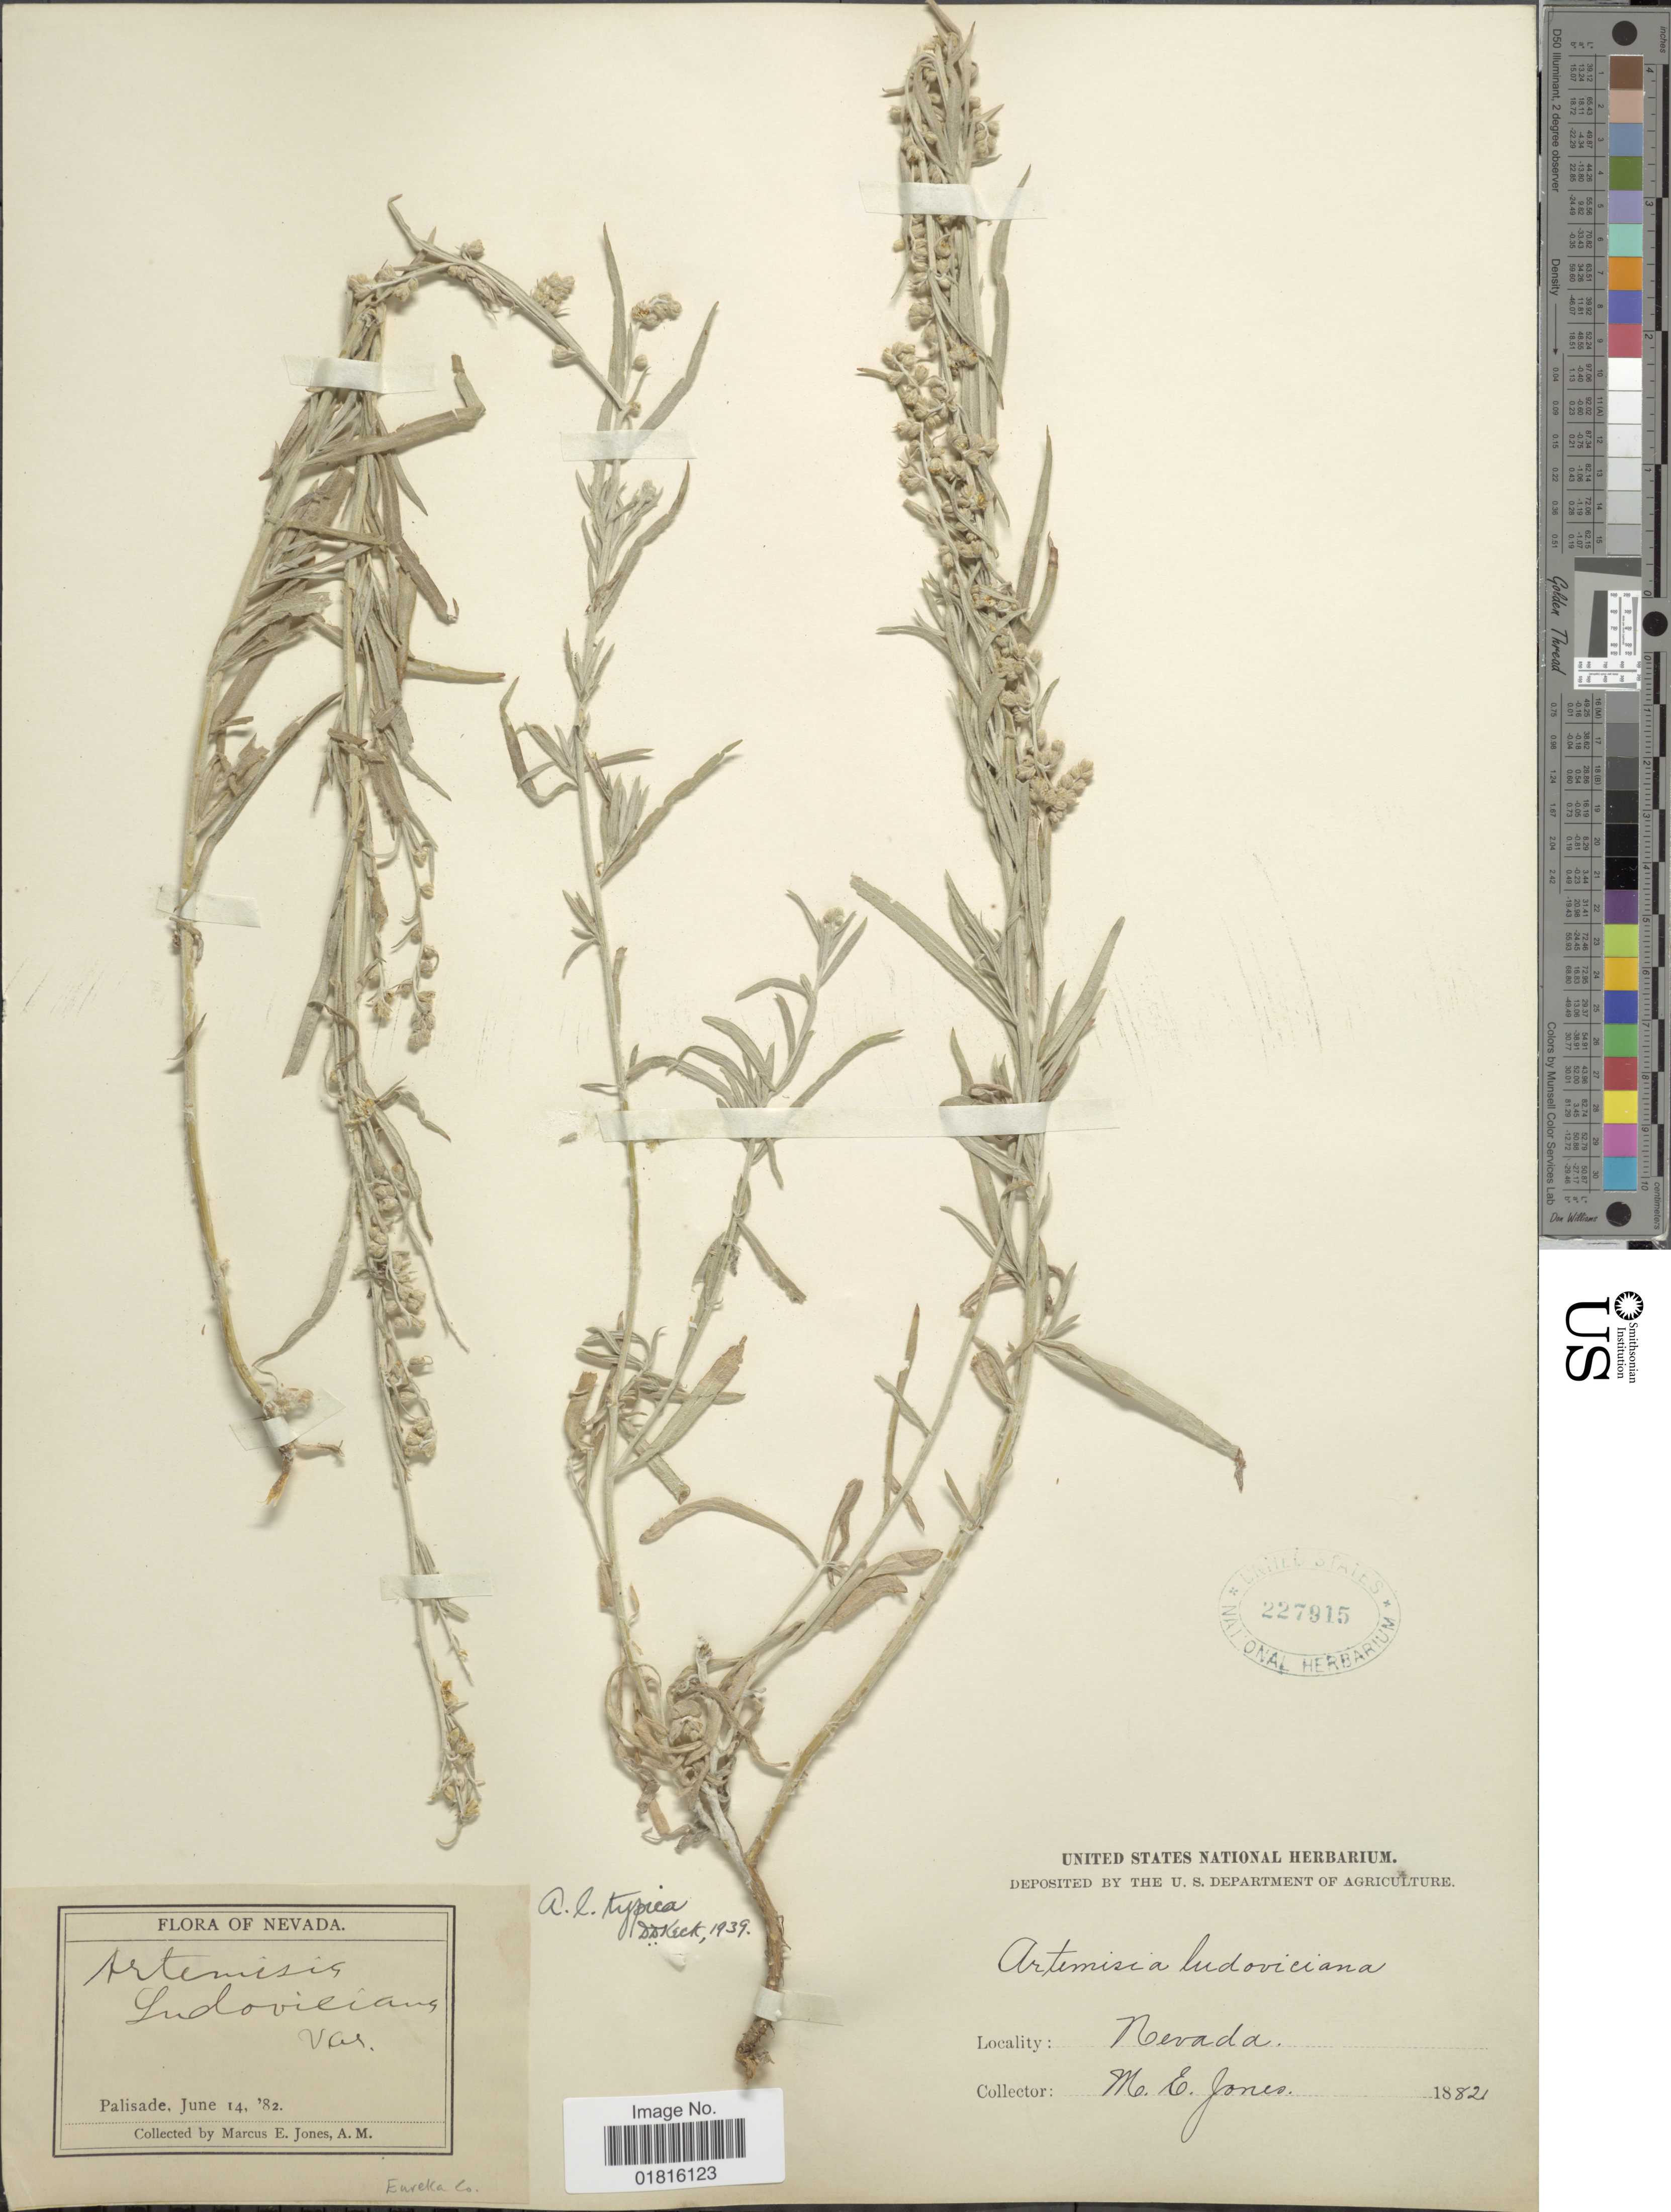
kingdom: Plantae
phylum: Tracheophyta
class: Magnoliopsida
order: Asterales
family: Asteraceae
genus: Artemisia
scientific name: Artemisia ludoviciana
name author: Nutt.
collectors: M. E. Jones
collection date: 1882-06-14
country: United States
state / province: Nevada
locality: Palisade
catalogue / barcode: US 227915